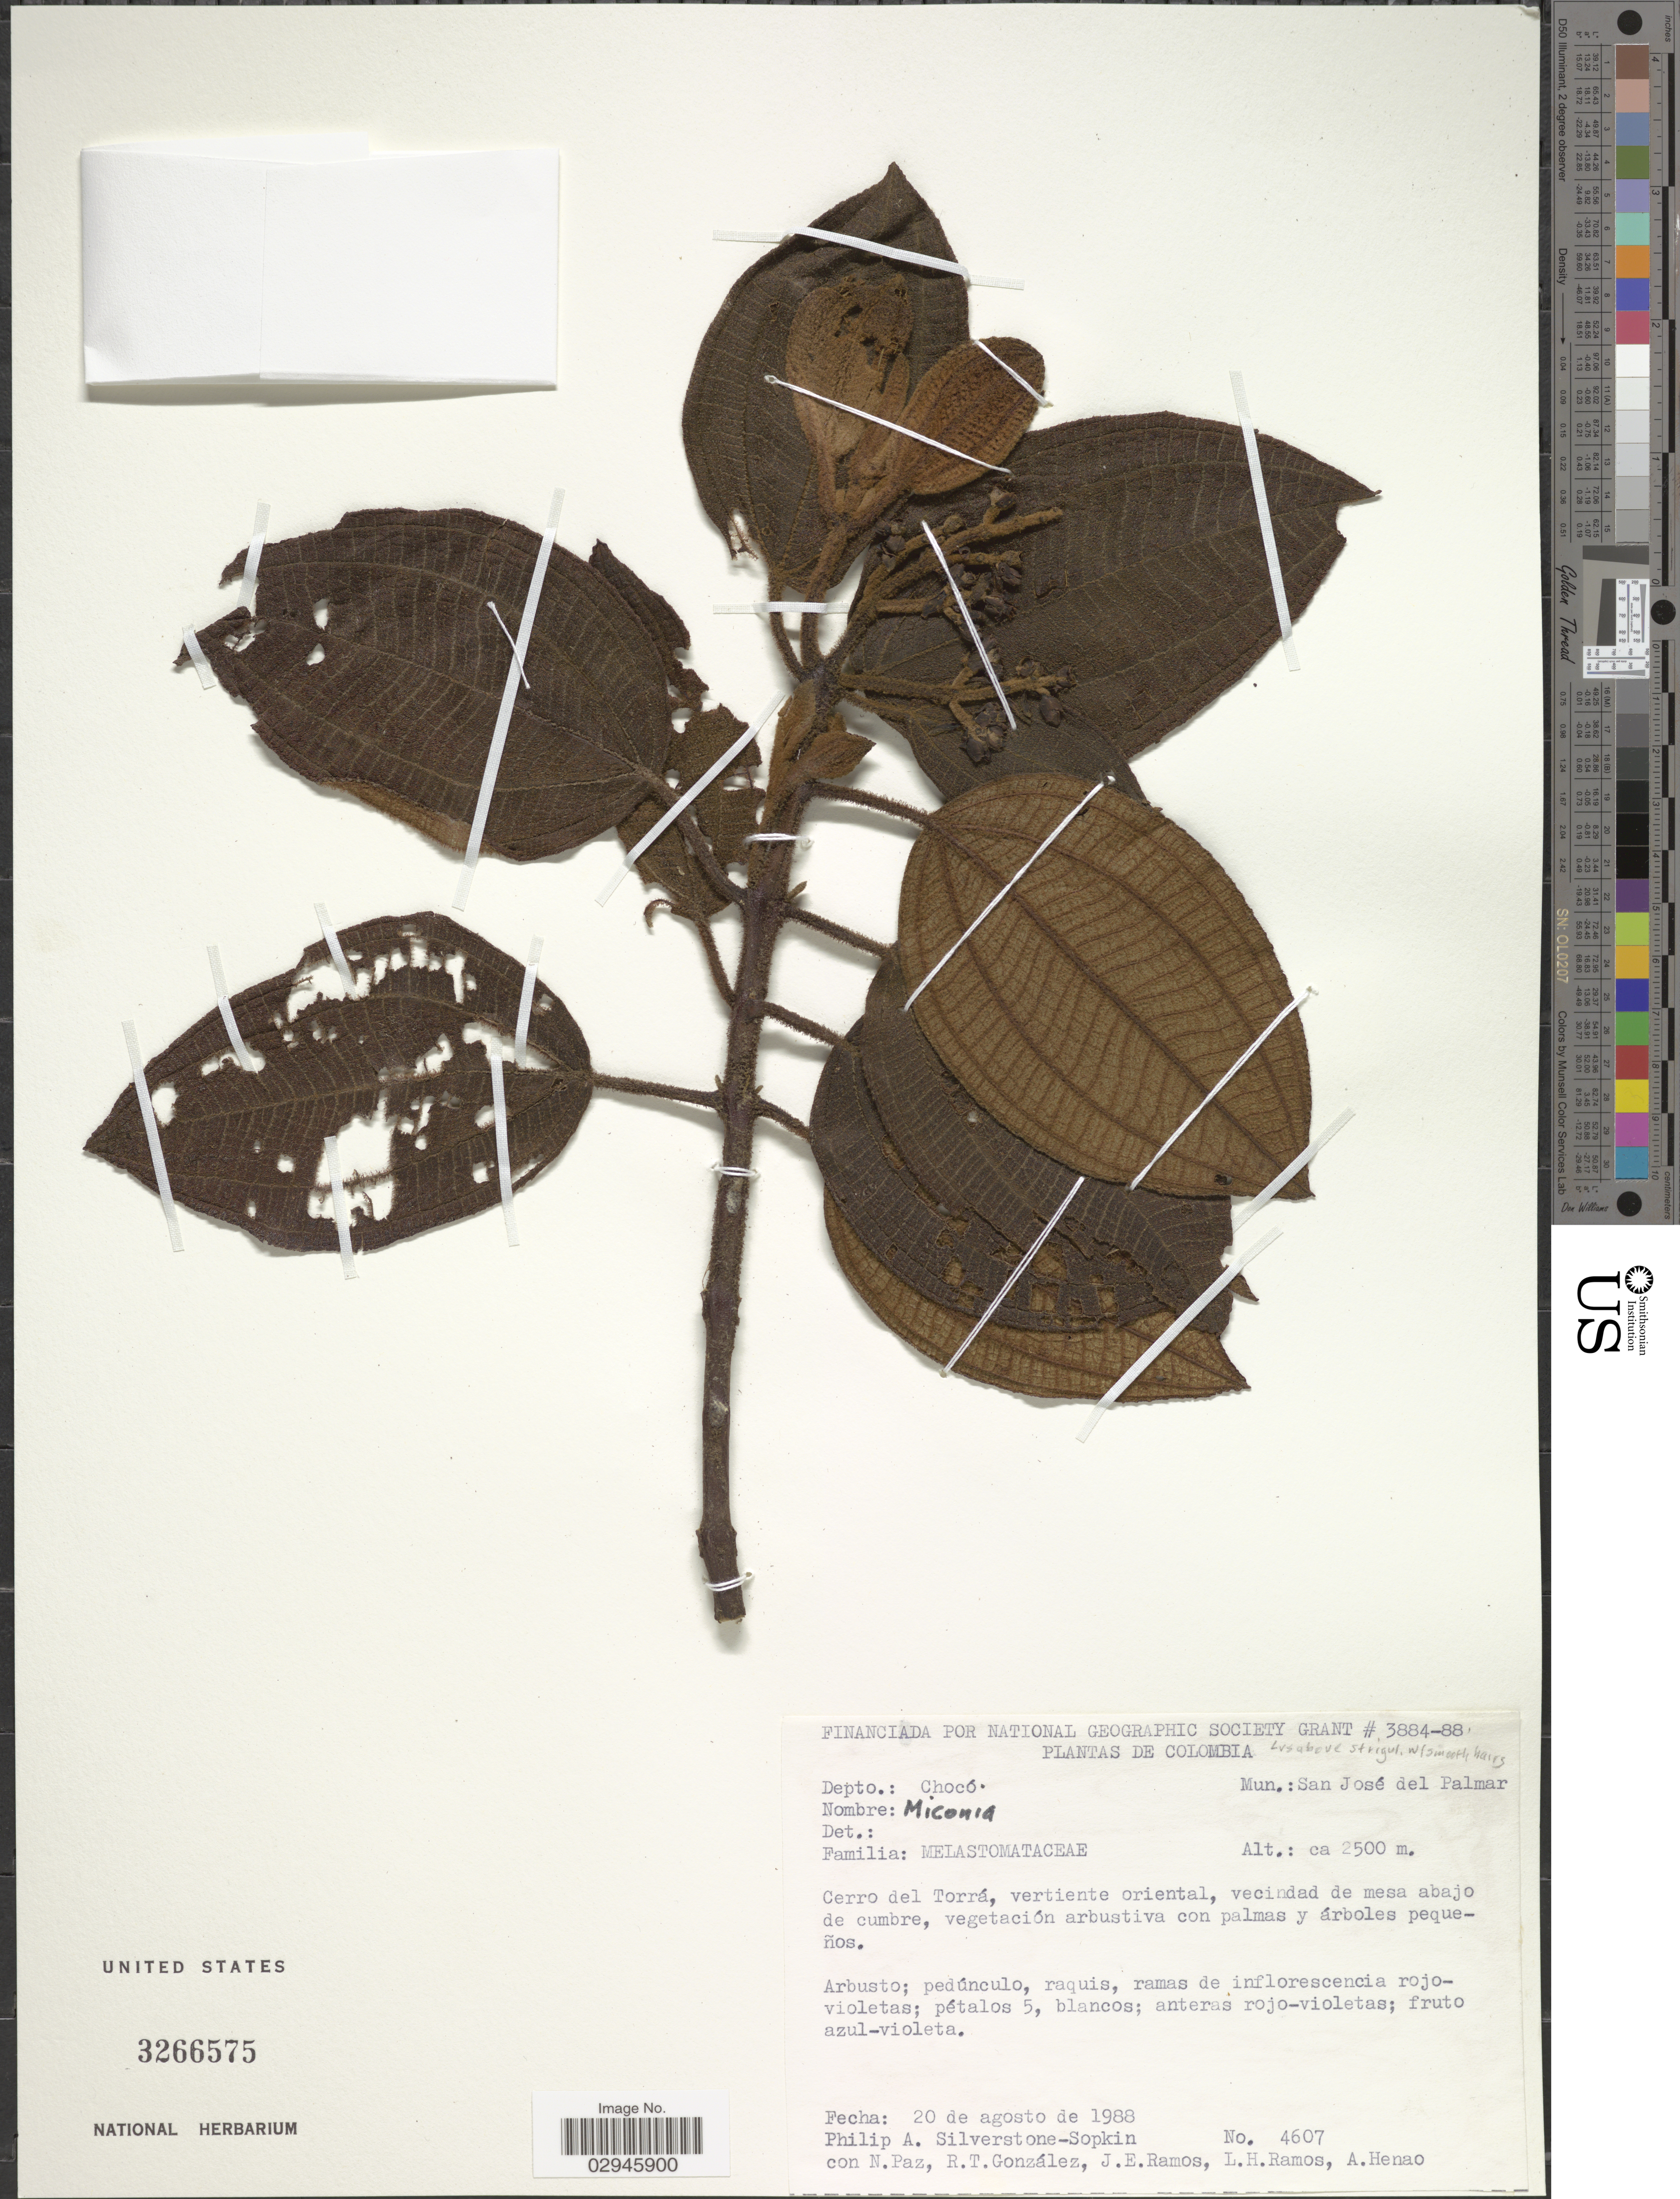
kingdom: Plantae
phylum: Tracheophyta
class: Magnoliopsida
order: Myrtales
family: Melastomataceae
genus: Miconia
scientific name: Miconia sp.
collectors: P. A. Silverstone-Sopkin, N. Paz, R. Gonzalez, J. E. Ramos & et al.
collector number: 4607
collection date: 1988-08-20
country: Colombia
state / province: Chocó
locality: Depto.: Chocó. Mun.: San José del Palmar. Cerro del Torrá, vertiente oriental, vecindad de mesa abajo de cumbre.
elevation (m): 2500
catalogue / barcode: US 3266575